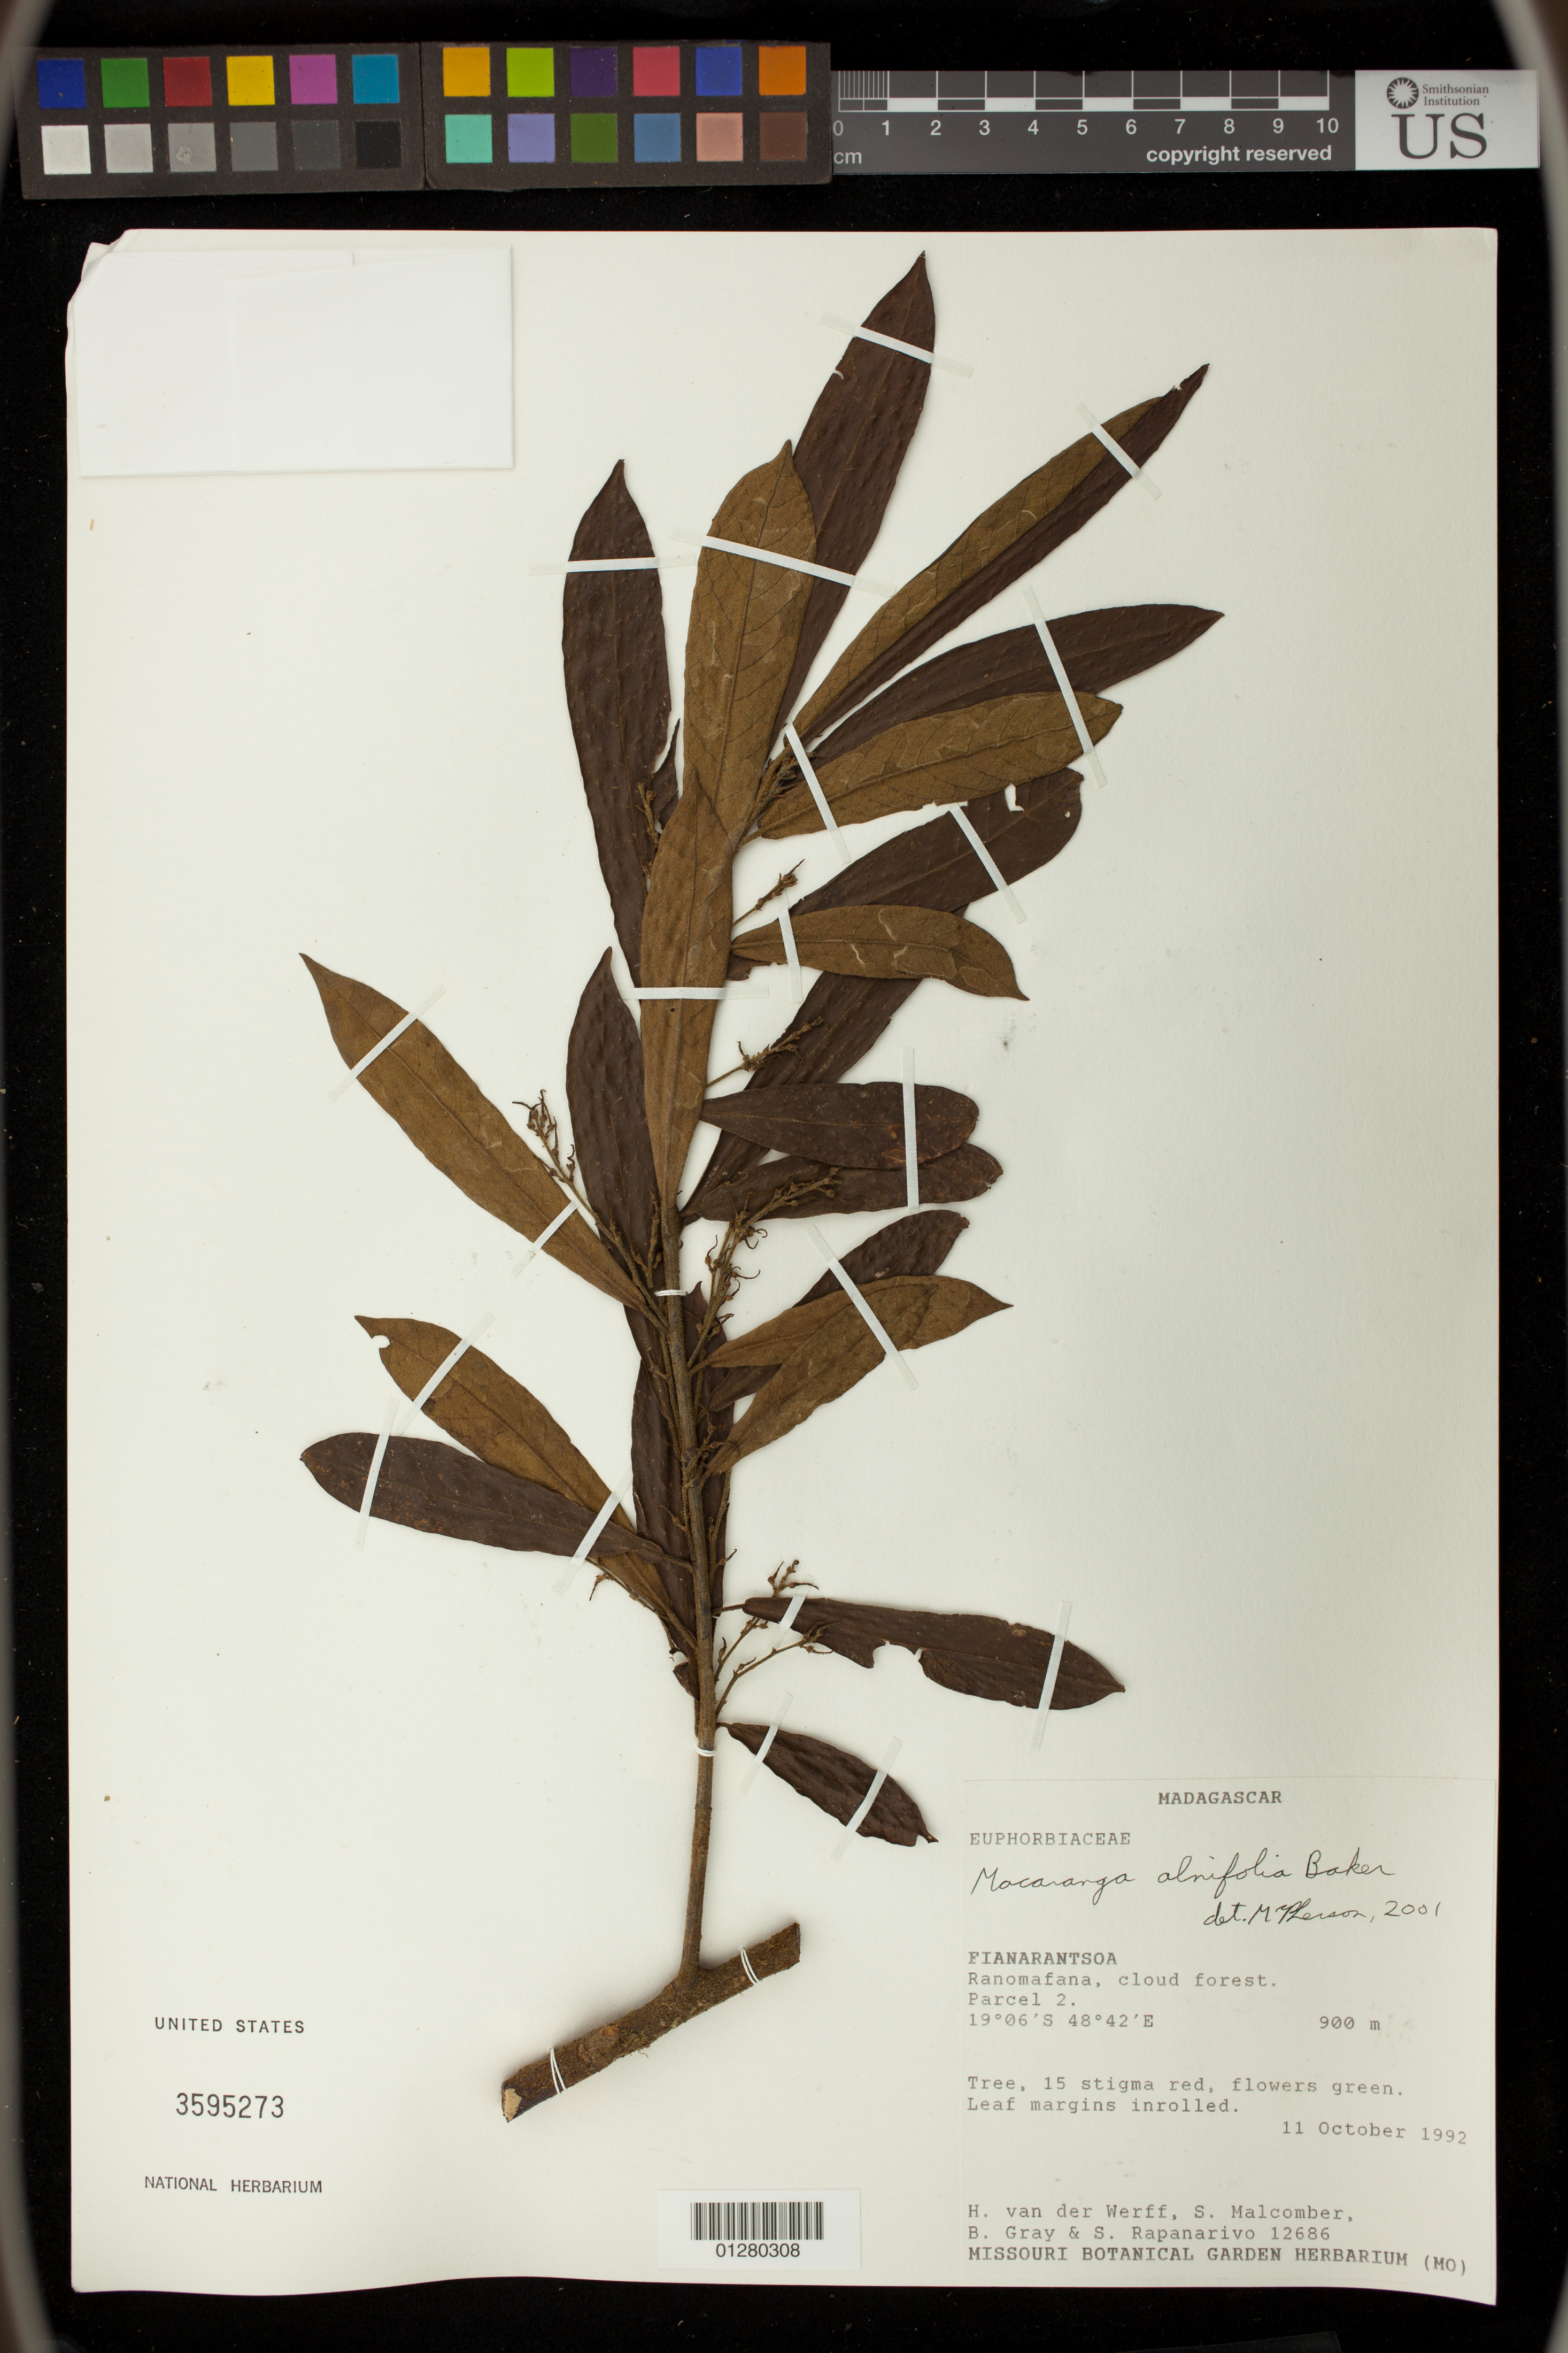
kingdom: Plantae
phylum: Tracheophyta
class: Magnoliopsida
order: Malpighiales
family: Euphorbiaceae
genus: Macaranga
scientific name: Macaranga alnifolia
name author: Baker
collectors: H. van der Werff, S. T. Malcomber, B. Gray & S. Rapanarivo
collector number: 12686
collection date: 1992-10-11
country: Madagascar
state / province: Atsinanana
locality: Fianarantsoa,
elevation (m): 900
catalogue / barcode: US 3595273